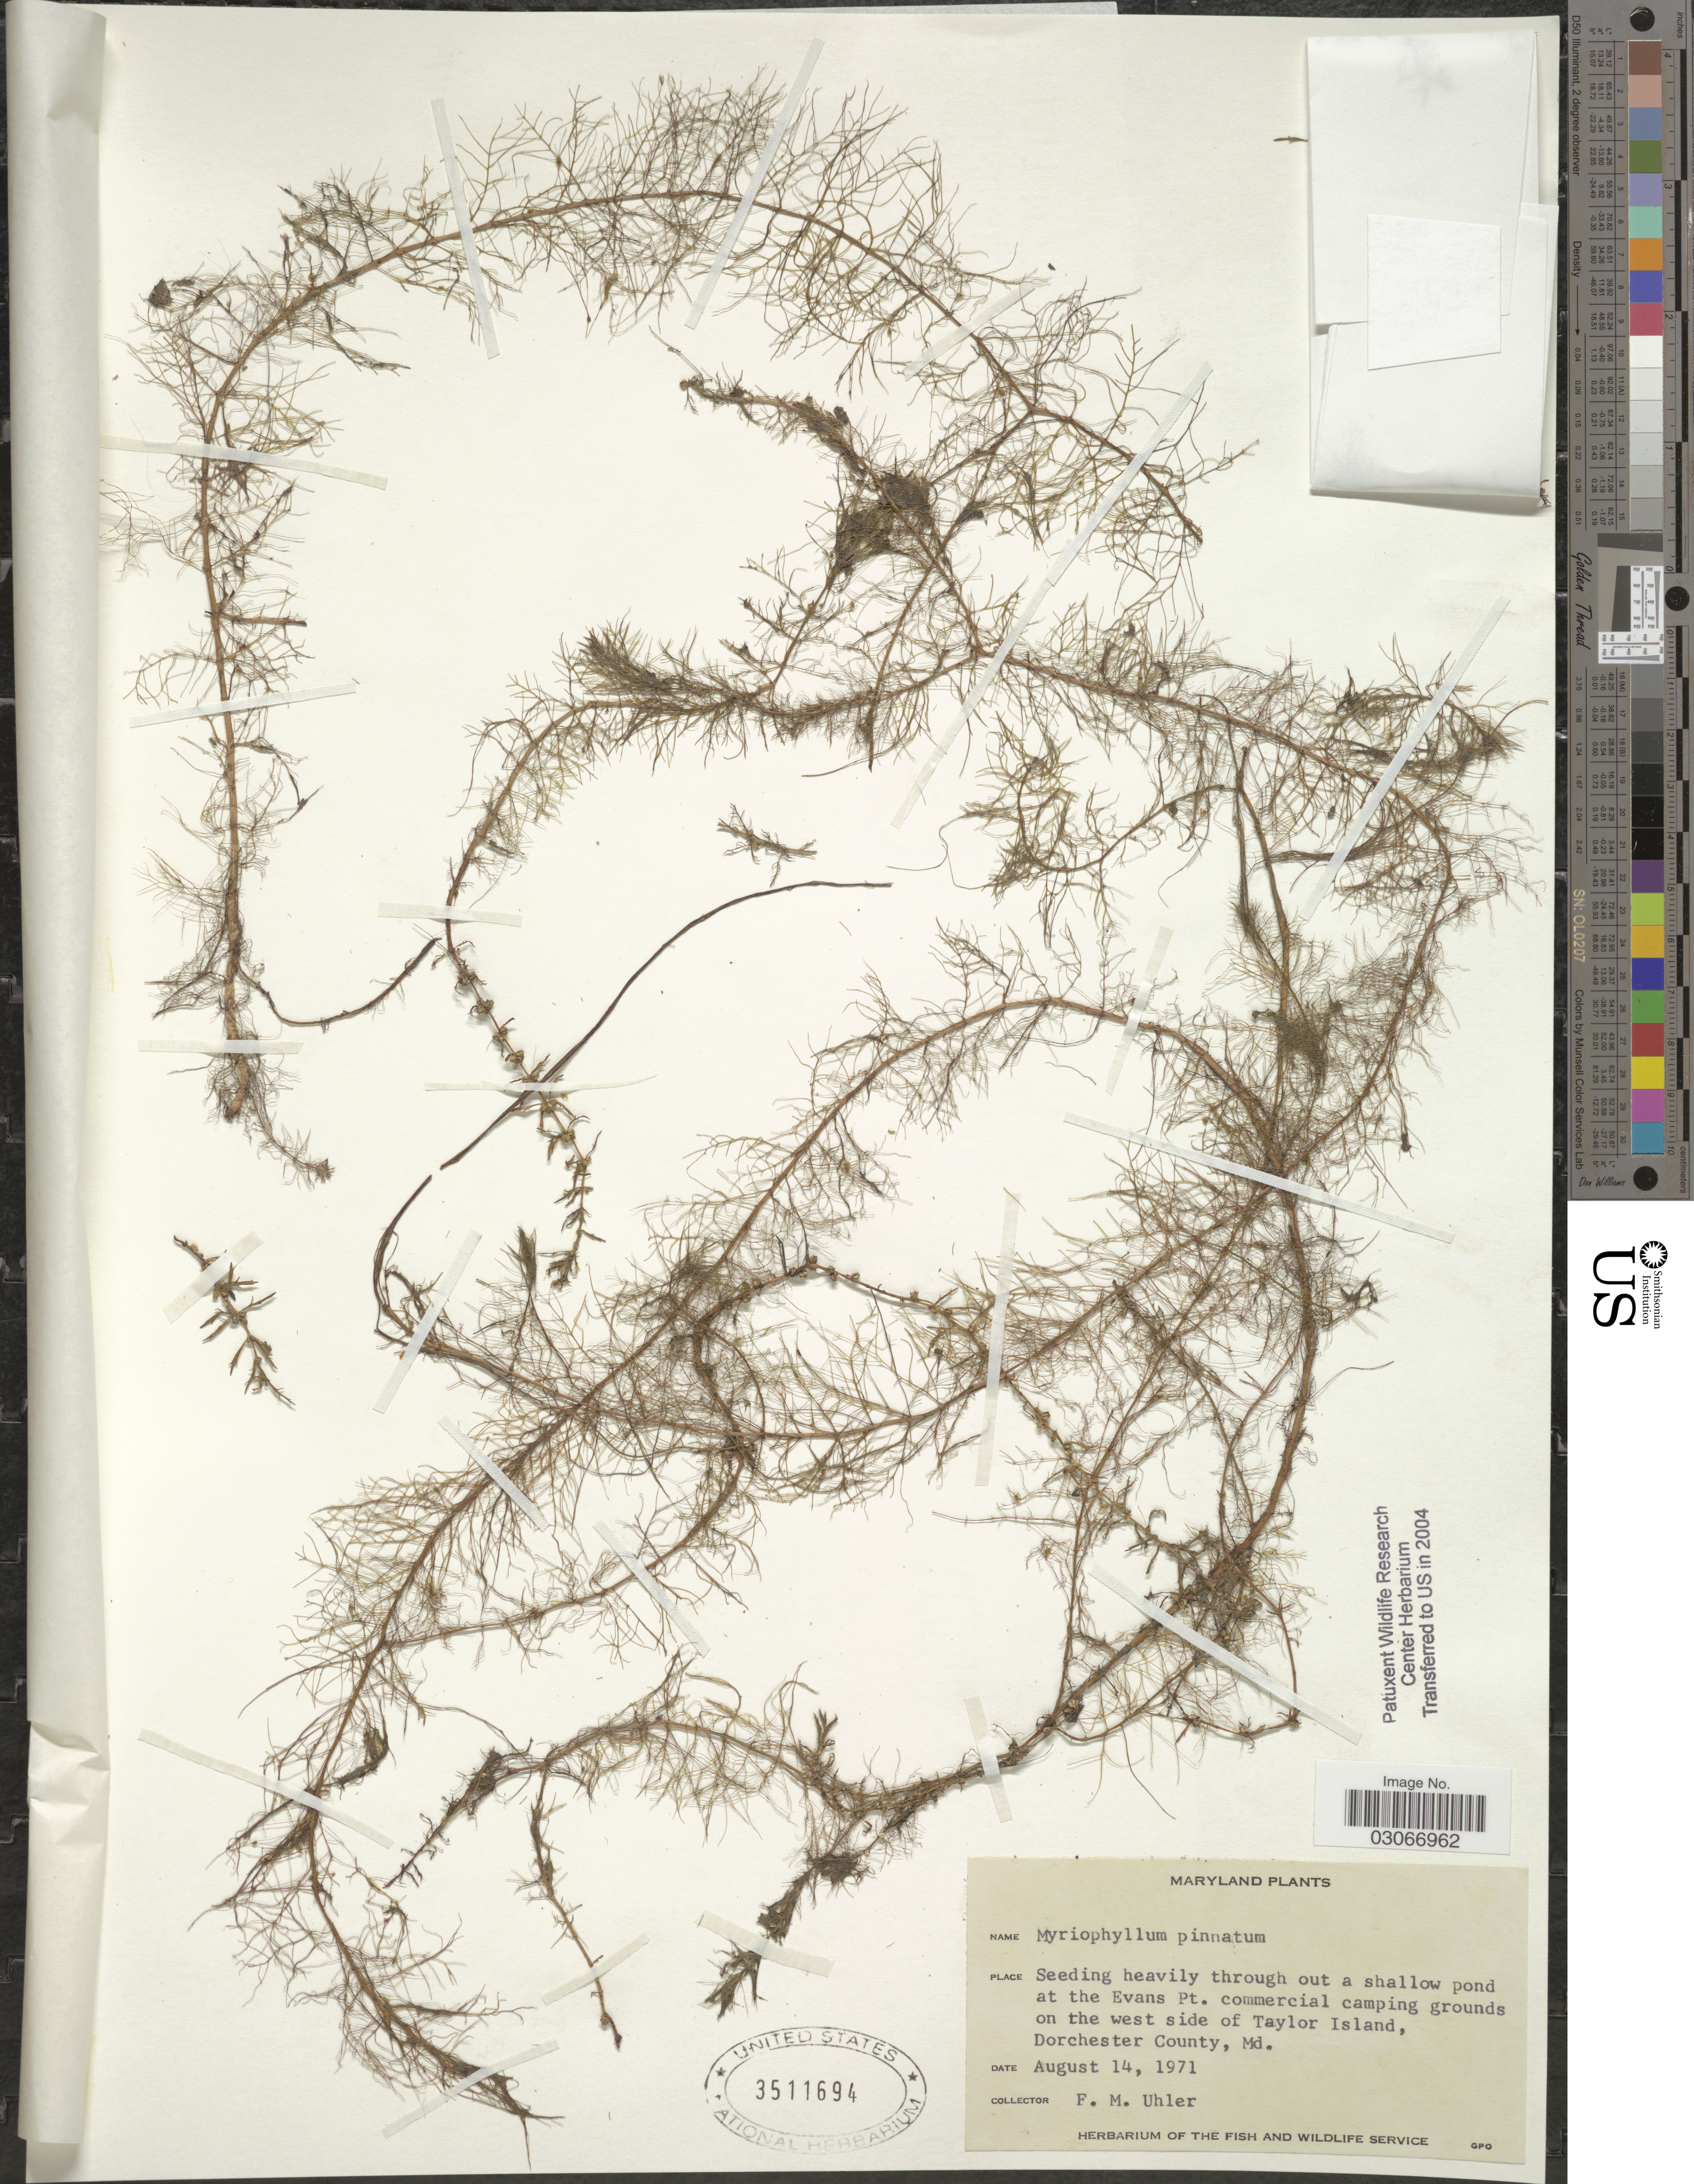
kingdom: Plantae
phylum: Tracheophyta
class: Magnoliopsida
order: Saxifragales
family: Haloragaceae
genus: Myriophyllum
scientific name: Myriophyllum pinnatum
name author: (Walter) Britton, Stearns & Poggenb.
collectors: F. M. Uhler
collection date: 1971-08-14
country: United States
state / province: Maryland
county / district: Dorchester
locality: Seeding heavily through out a shallow pond at the Evans Pt. commercial camping grounds on the west side of Taylor Island, Dorchester County, Md.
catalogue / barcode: US 3511694